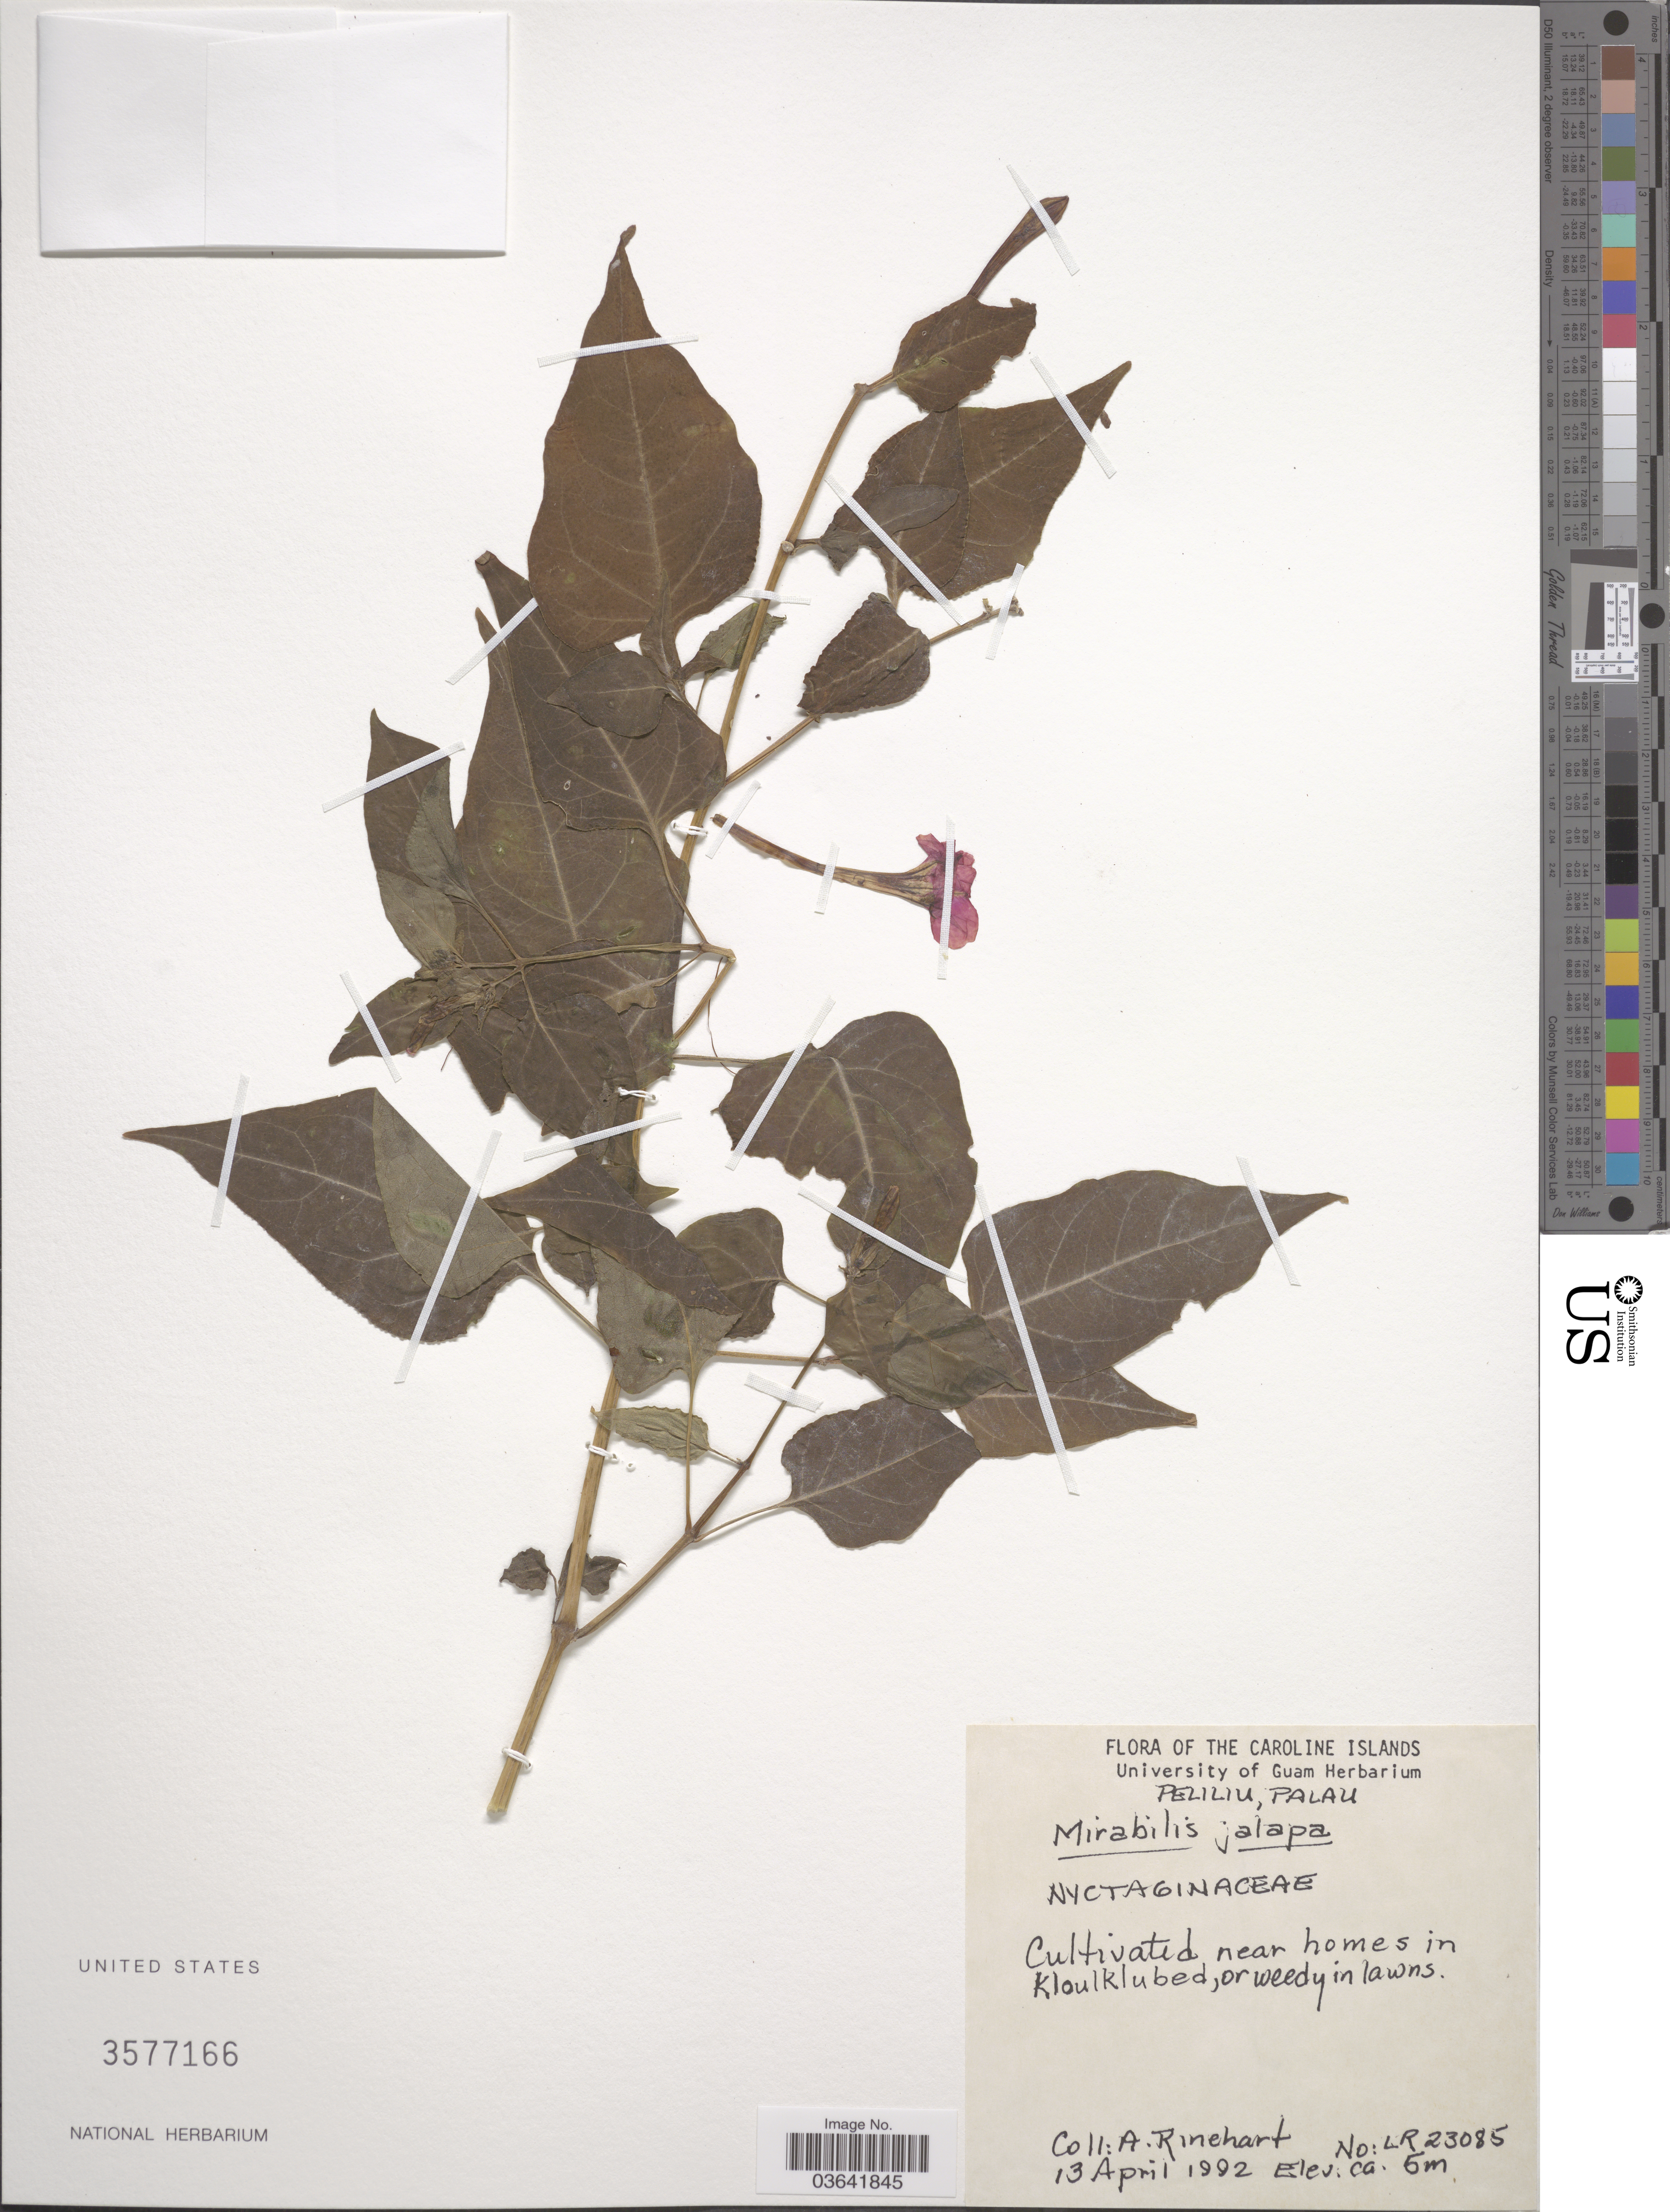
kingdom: Plantae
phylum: Tracheophyta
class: Magnoliopsida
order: Caryophyllales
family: Nyctaginaceae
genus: Mirabilis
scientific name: Mirabilis jalapa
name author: L.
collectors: A. Rinehart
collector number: LR23085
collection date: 1992-04-13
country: Palau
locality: Peliliu, Palau. Near homes in Kloulklubed.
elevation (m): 5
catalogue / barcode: US 3577166